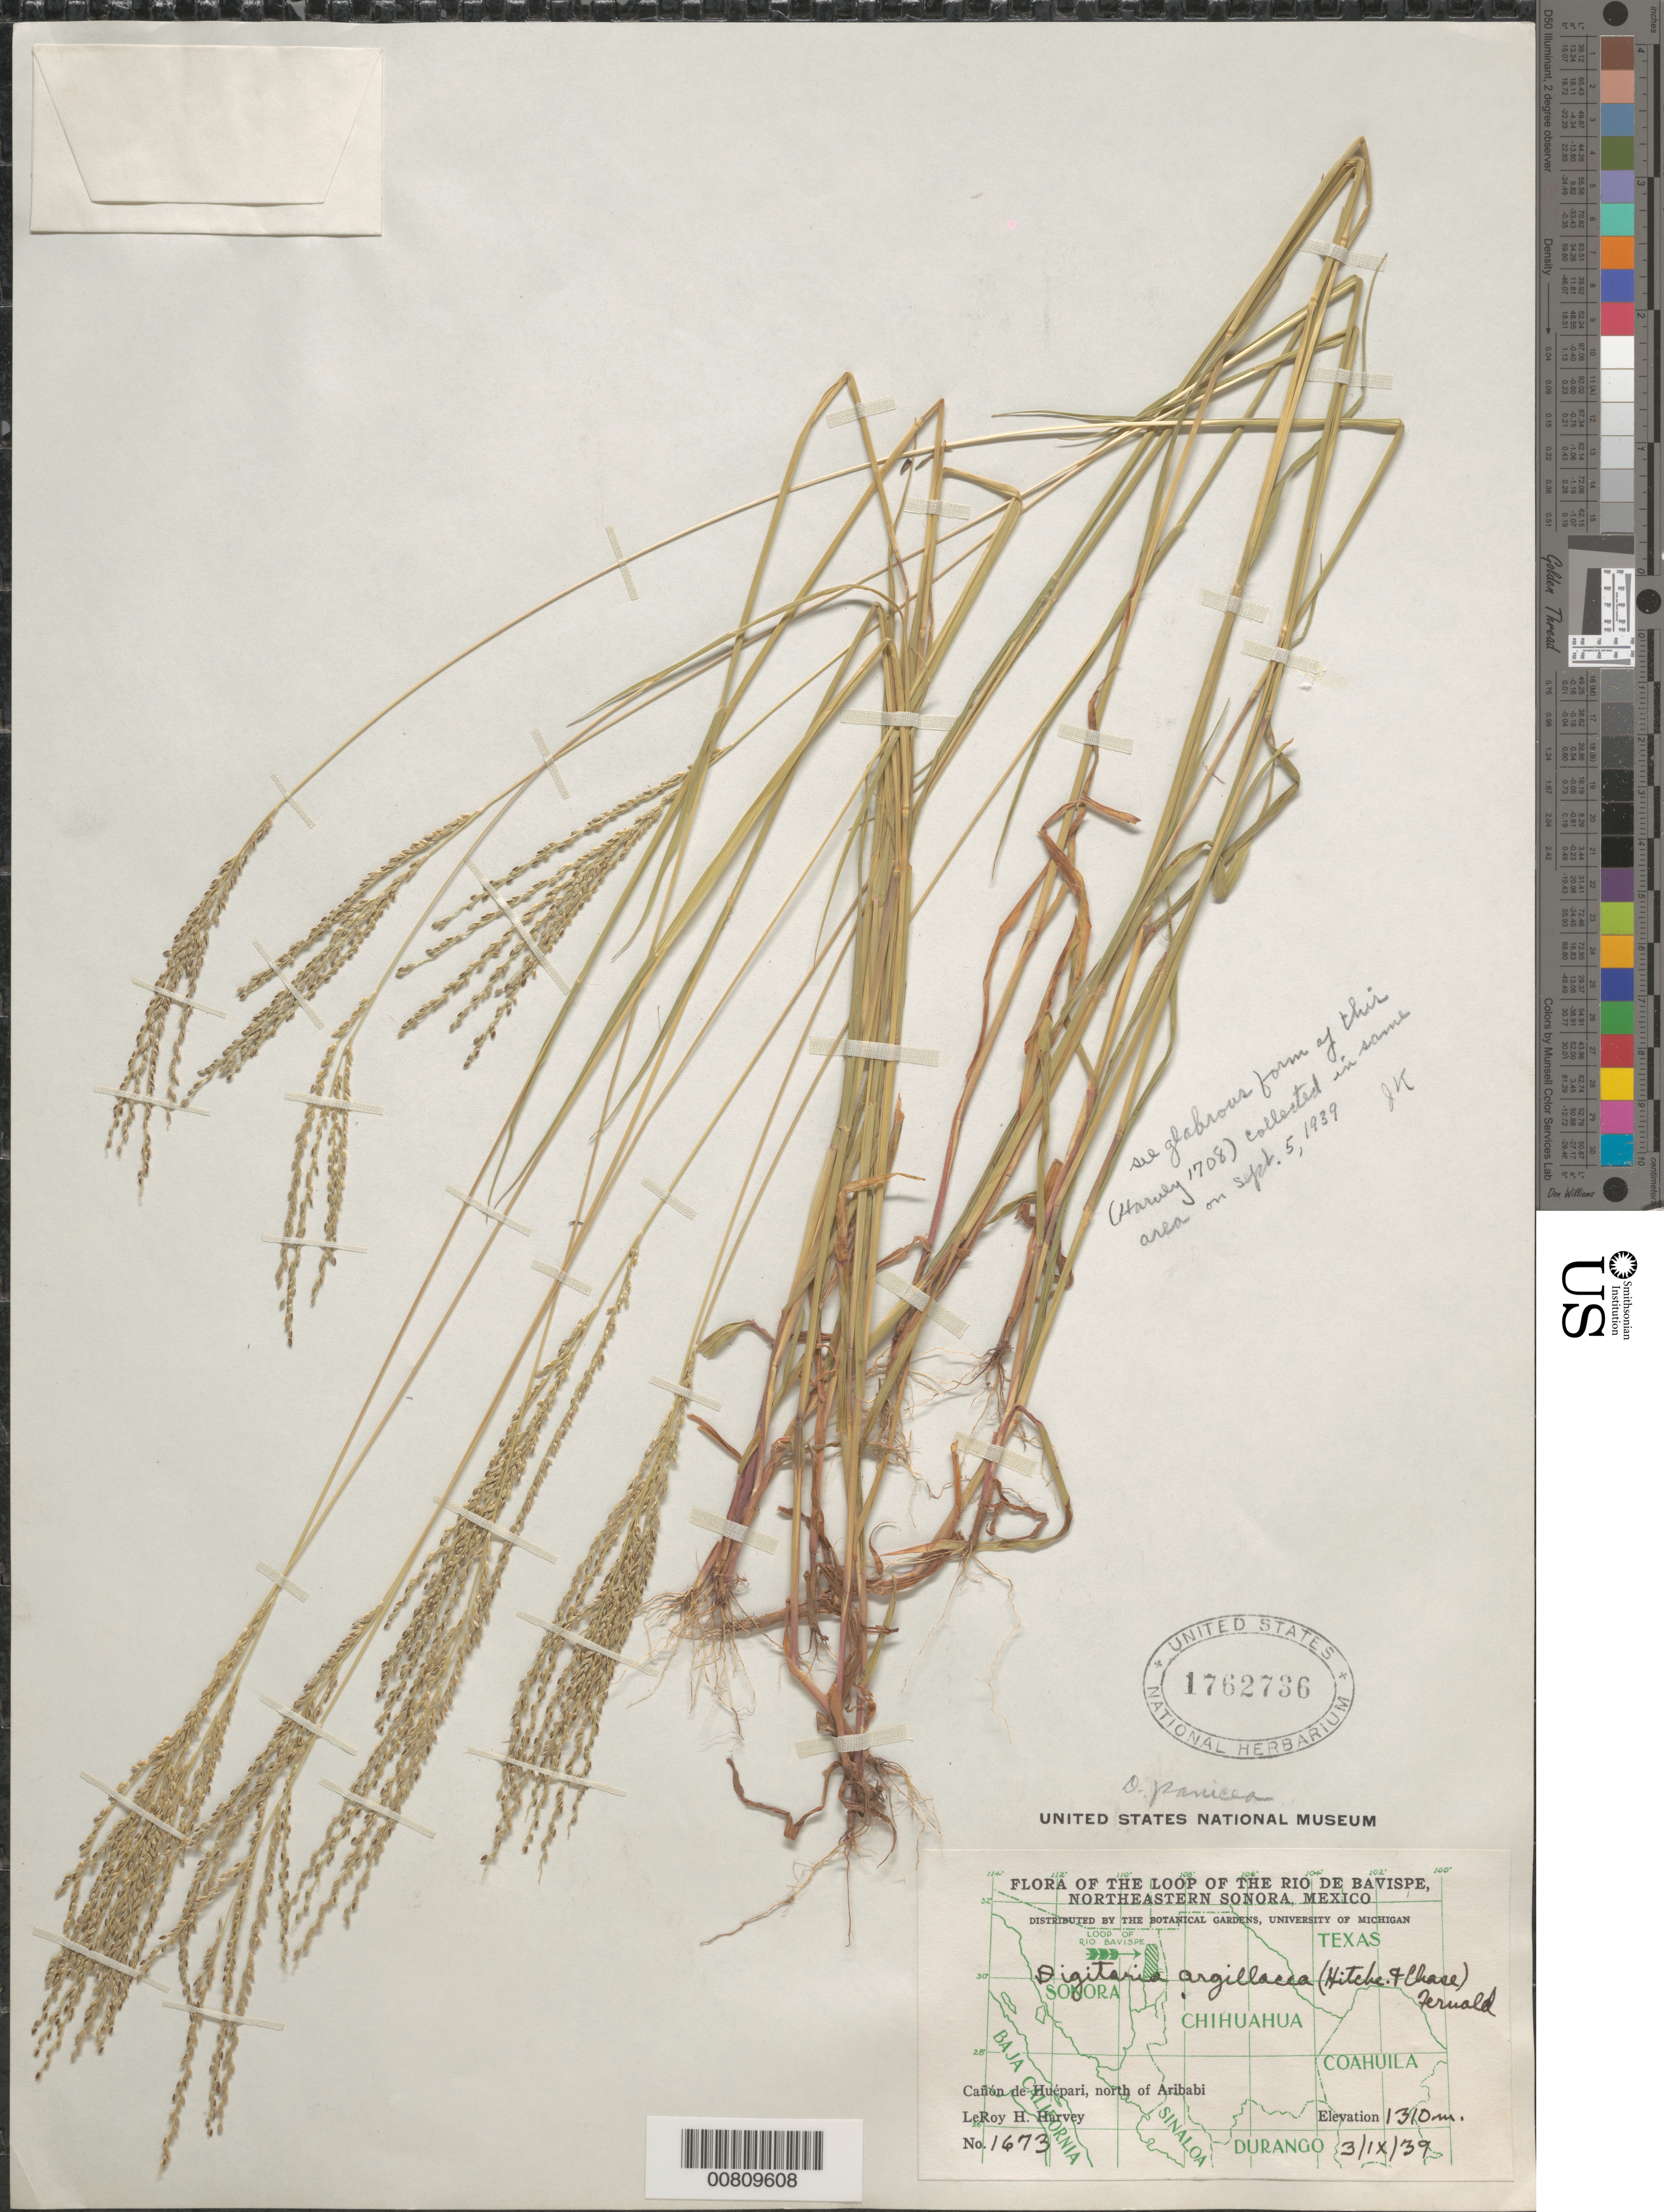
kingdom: Plantae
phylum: Tracheophyta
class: Liliopsida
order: Poales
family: Poaceae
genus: Digitaria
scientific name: Digitaria argillacea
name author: (Hitchc. & Chase) Fernald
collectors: L. H. Harvey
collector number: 1673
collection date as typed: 03 Sep 1939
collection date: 1939-09-03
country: Mexico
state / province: Sonora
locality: Cañón de Huépari, N of Aribabi, loop of the Rio de Bavispe, NE Sonora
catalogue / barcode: US 1762736